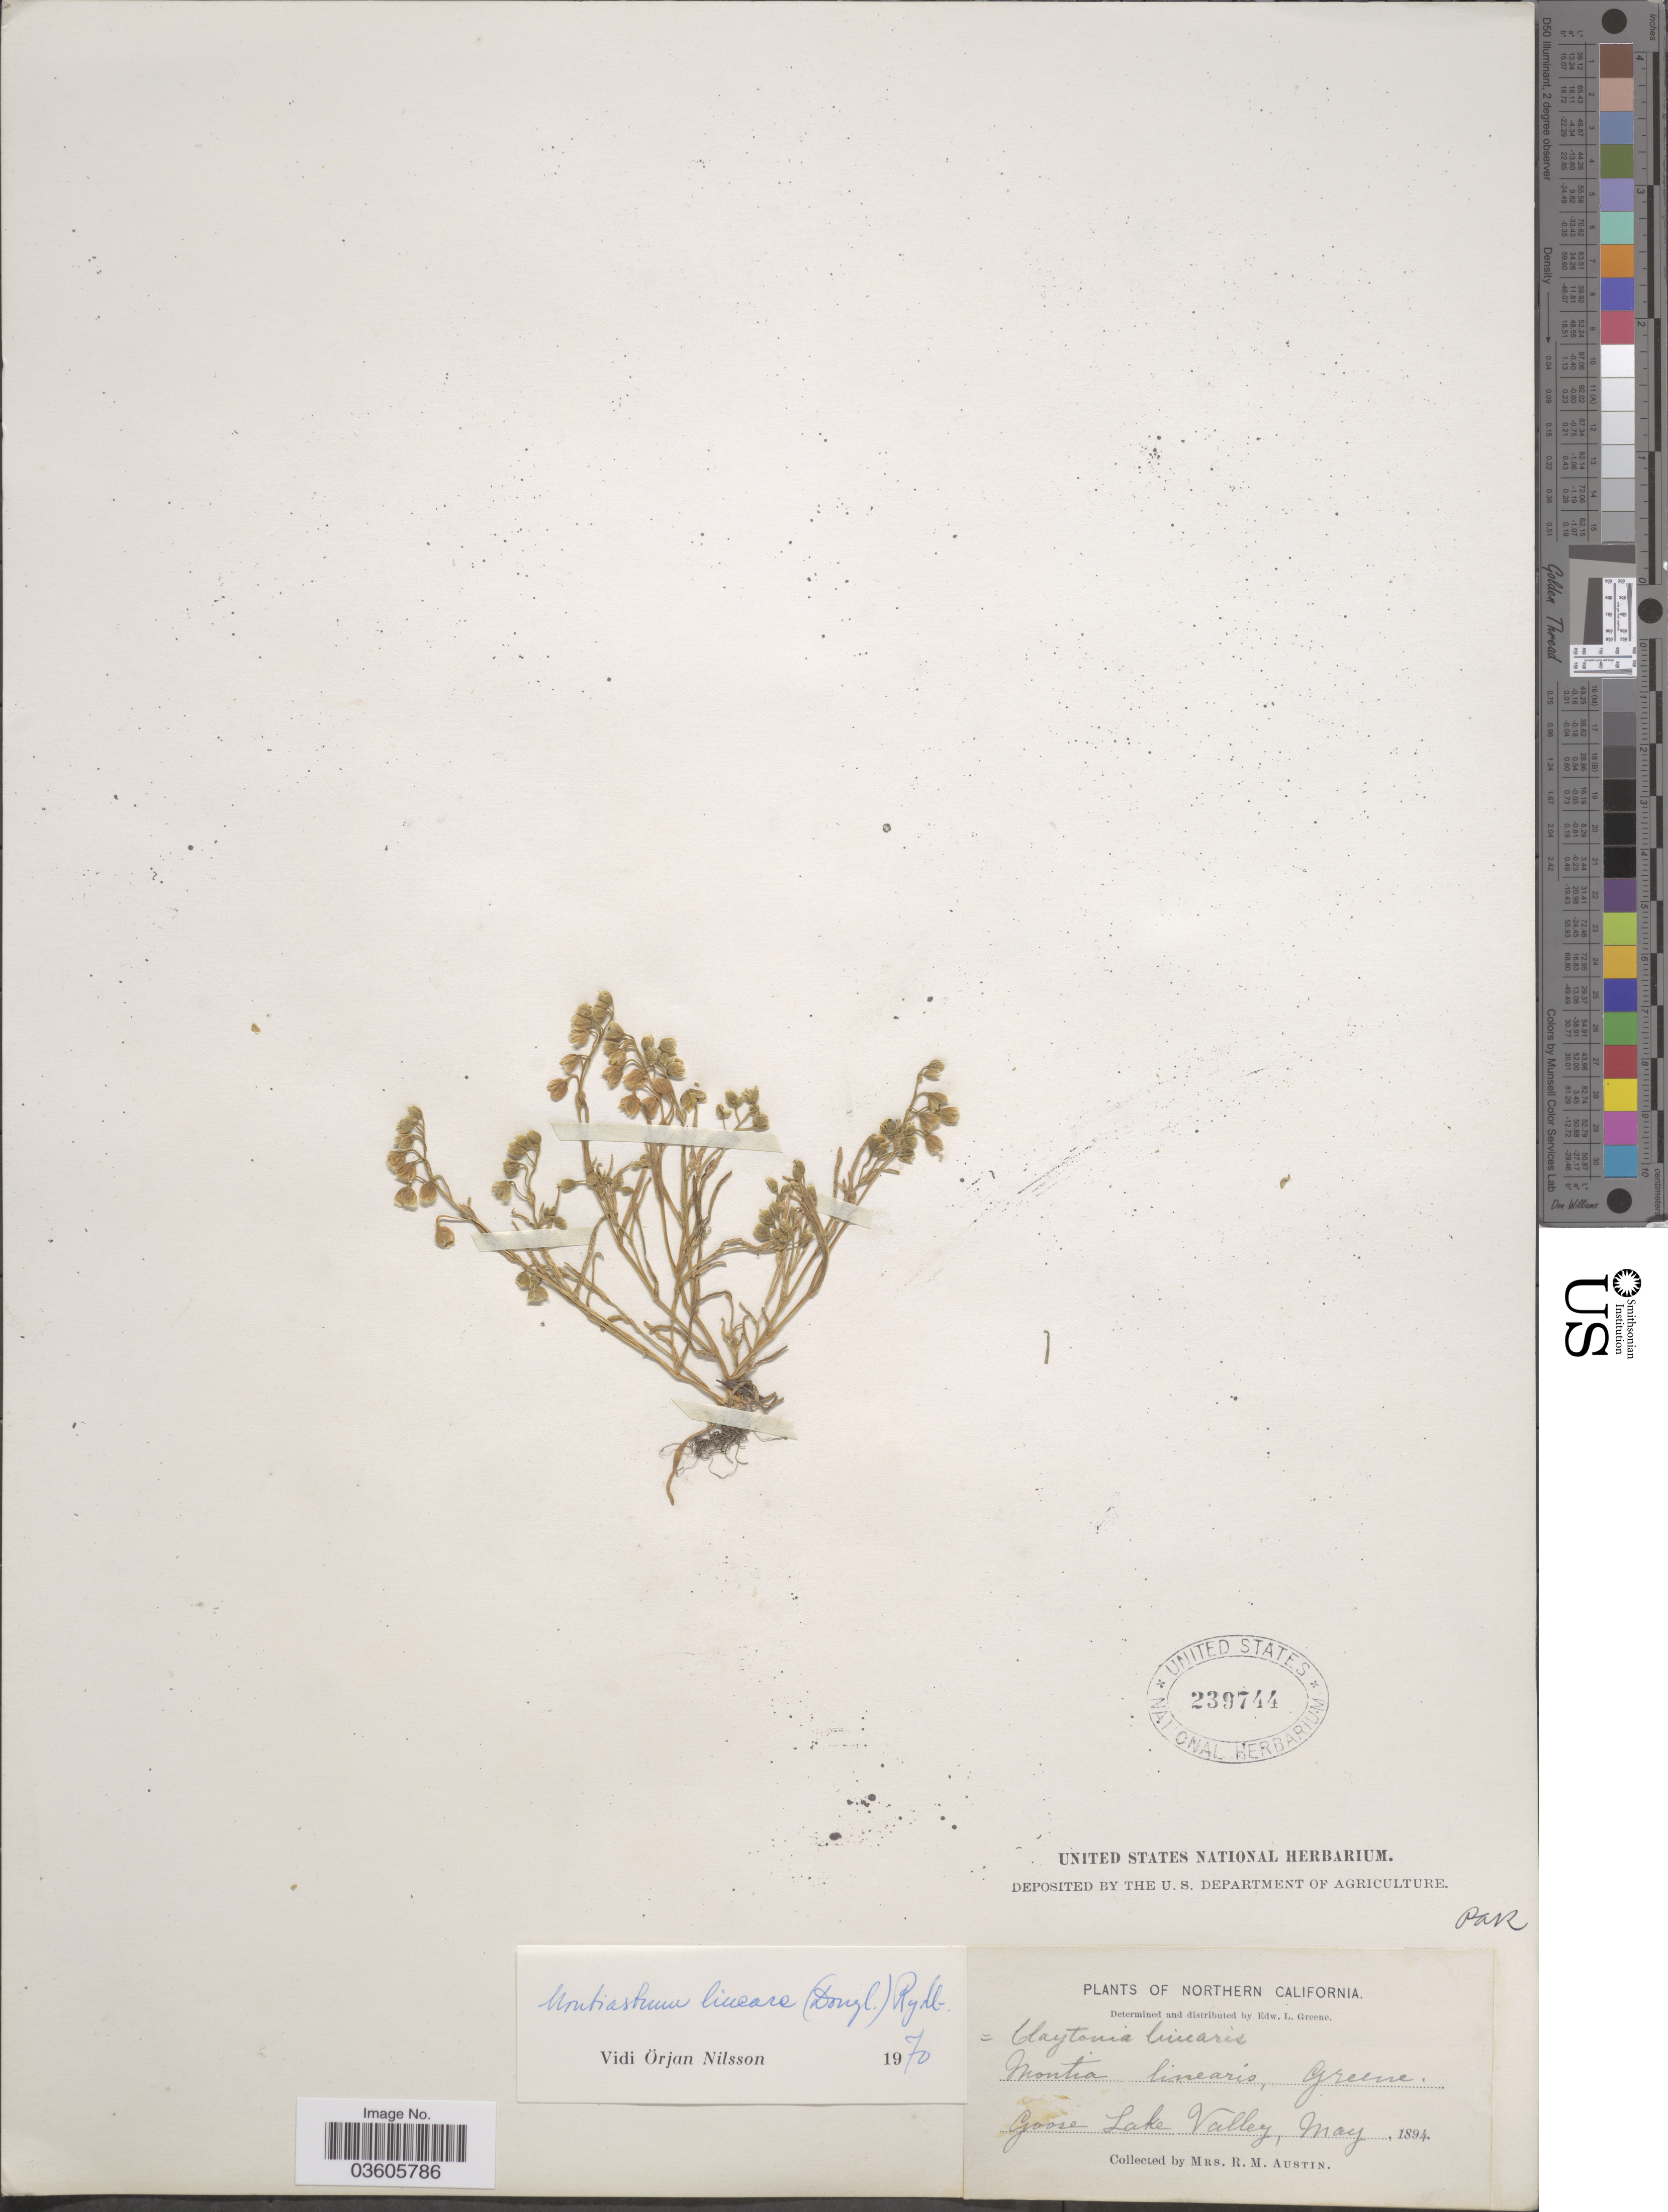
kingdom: Plantae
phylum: Tracheophyta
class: Magnoliopsida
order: Caryophyllales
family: Montiaceae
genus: Montia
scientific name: Montia linearis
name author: (Douglas) Greene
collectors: R. Austin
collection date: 1894-05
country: United States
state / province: California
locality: Northern California. Goose Lake Valley.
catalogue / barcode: US 239744